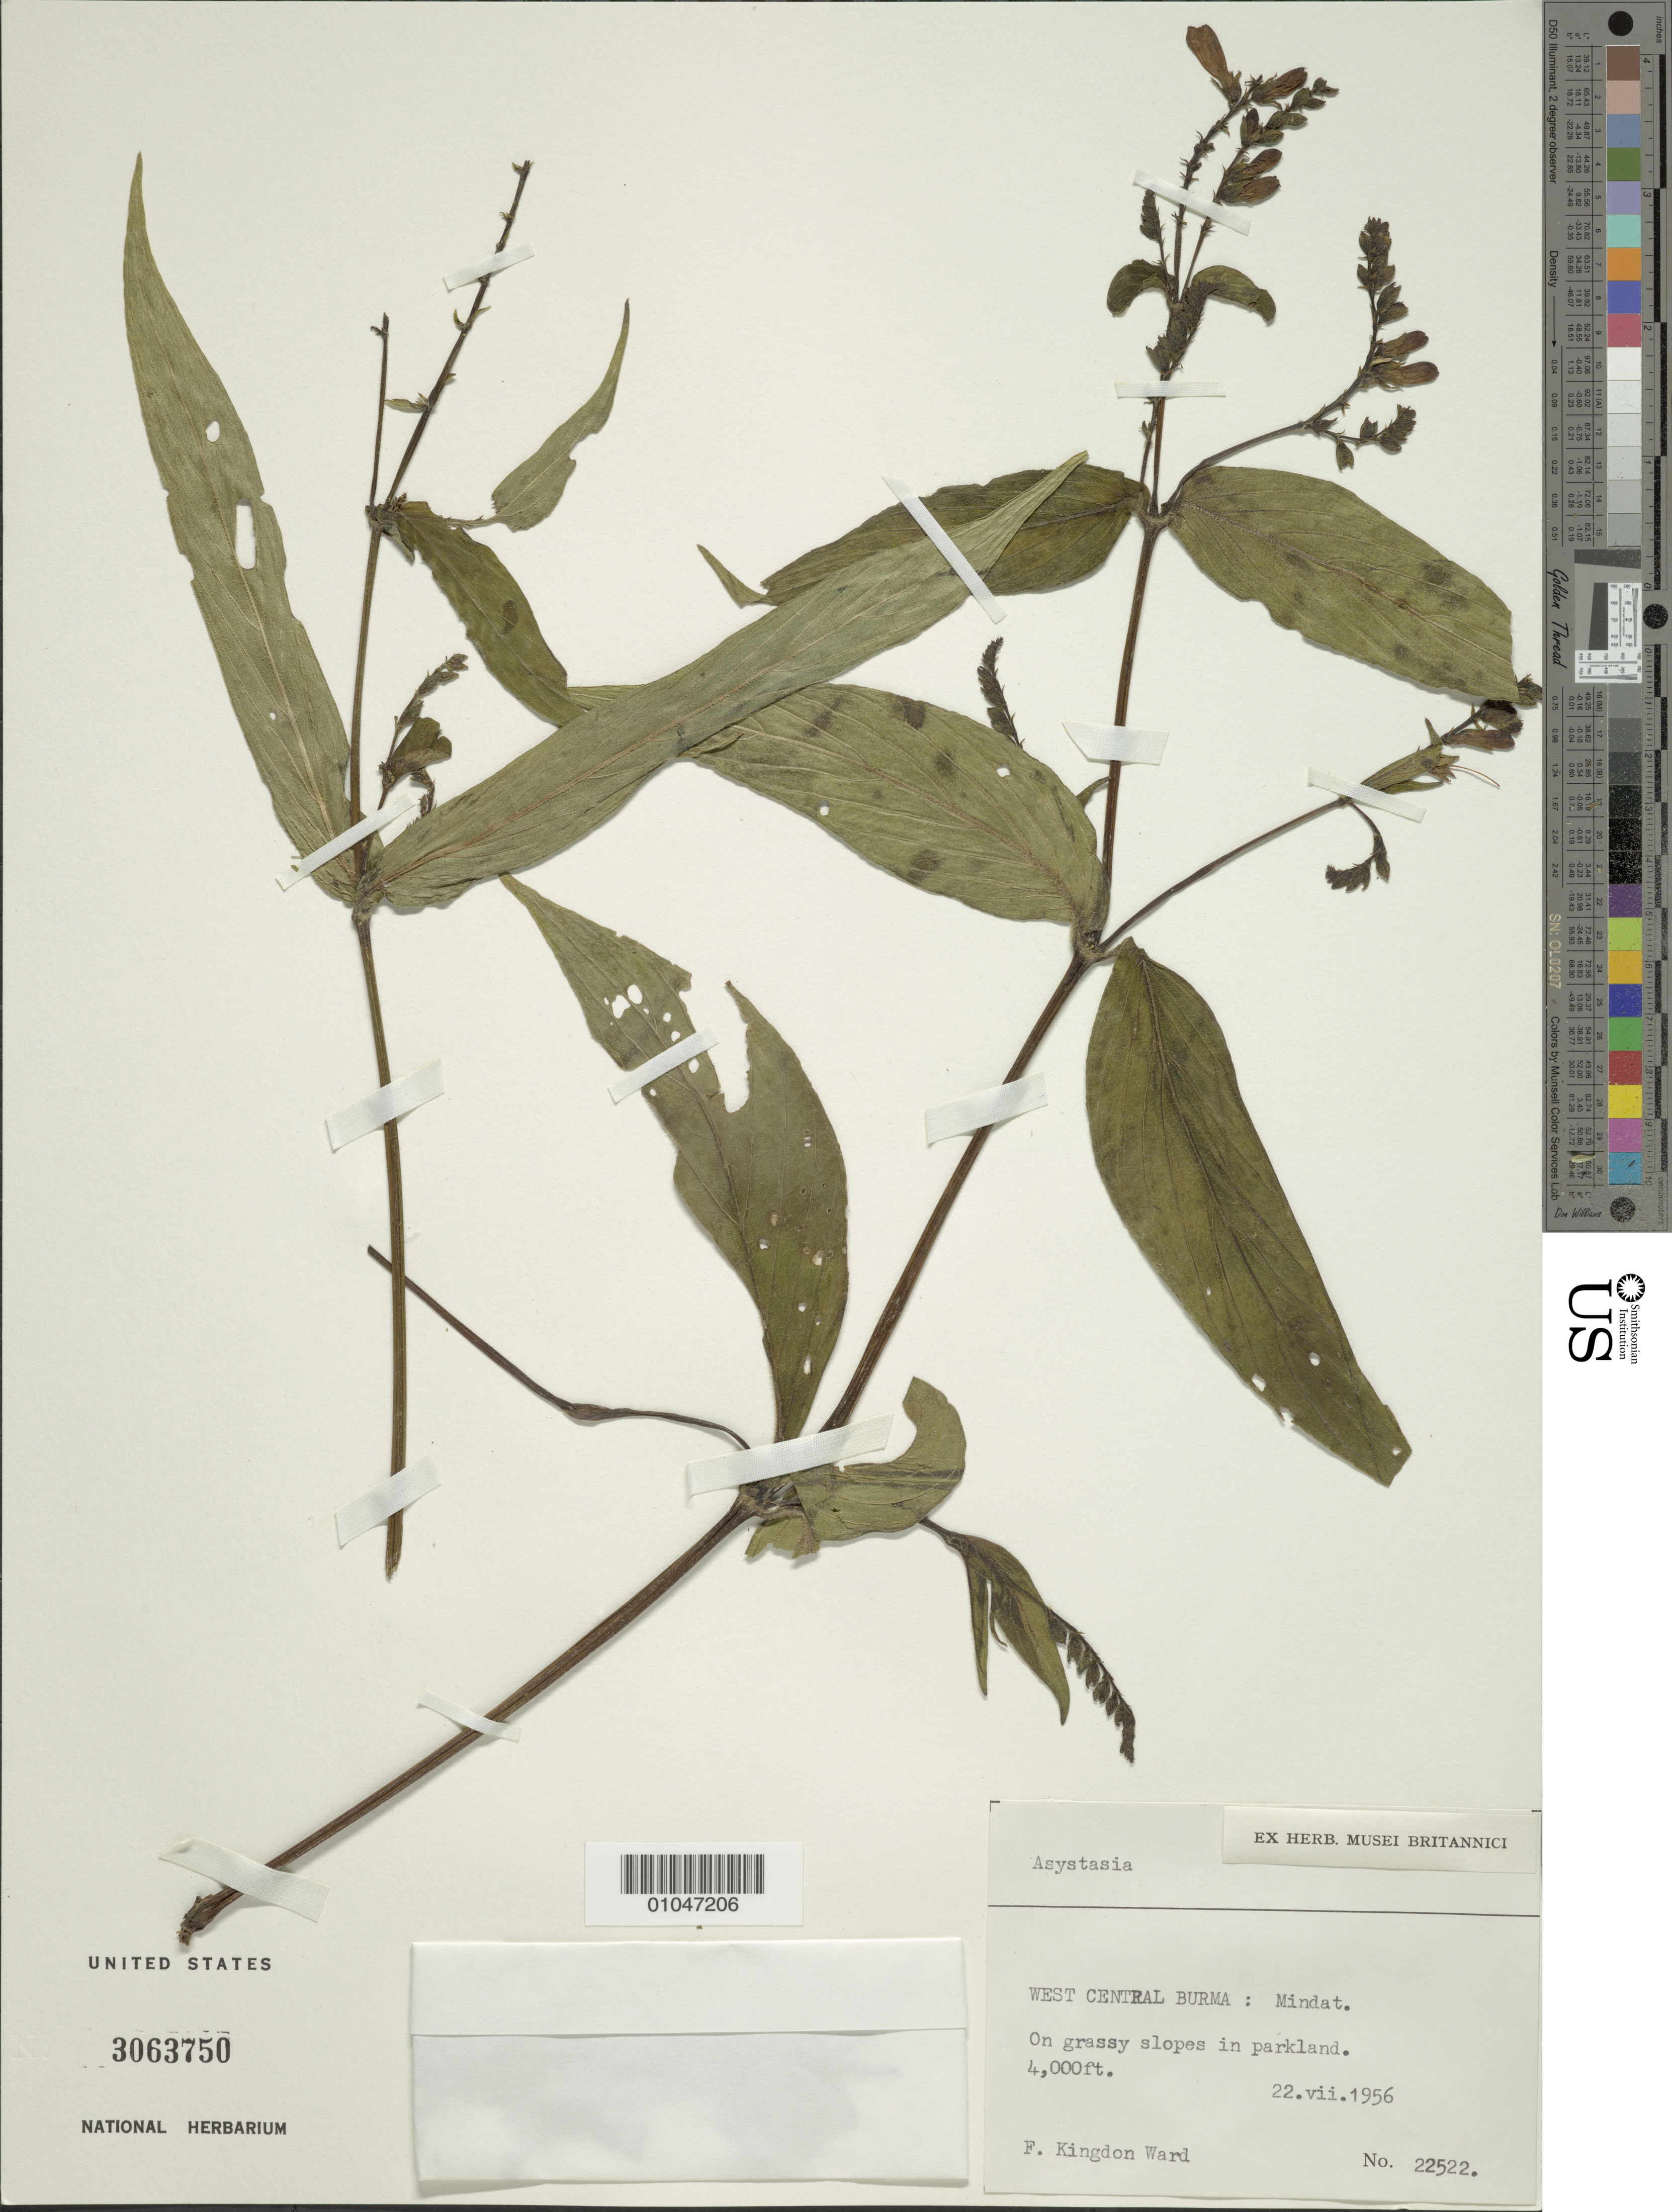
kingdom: Plantae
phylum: Tracheophyta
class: Magnoliopsida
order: Lamiales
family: Acanthaceae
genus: Asystasia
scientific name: Asystasia sp.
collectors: F. Kingdon Ward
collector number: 22522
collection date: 1956-07-22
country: Myanmar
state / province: Chin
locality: Mindat, West Central Burma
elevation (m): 1219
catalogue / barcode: US 3063750